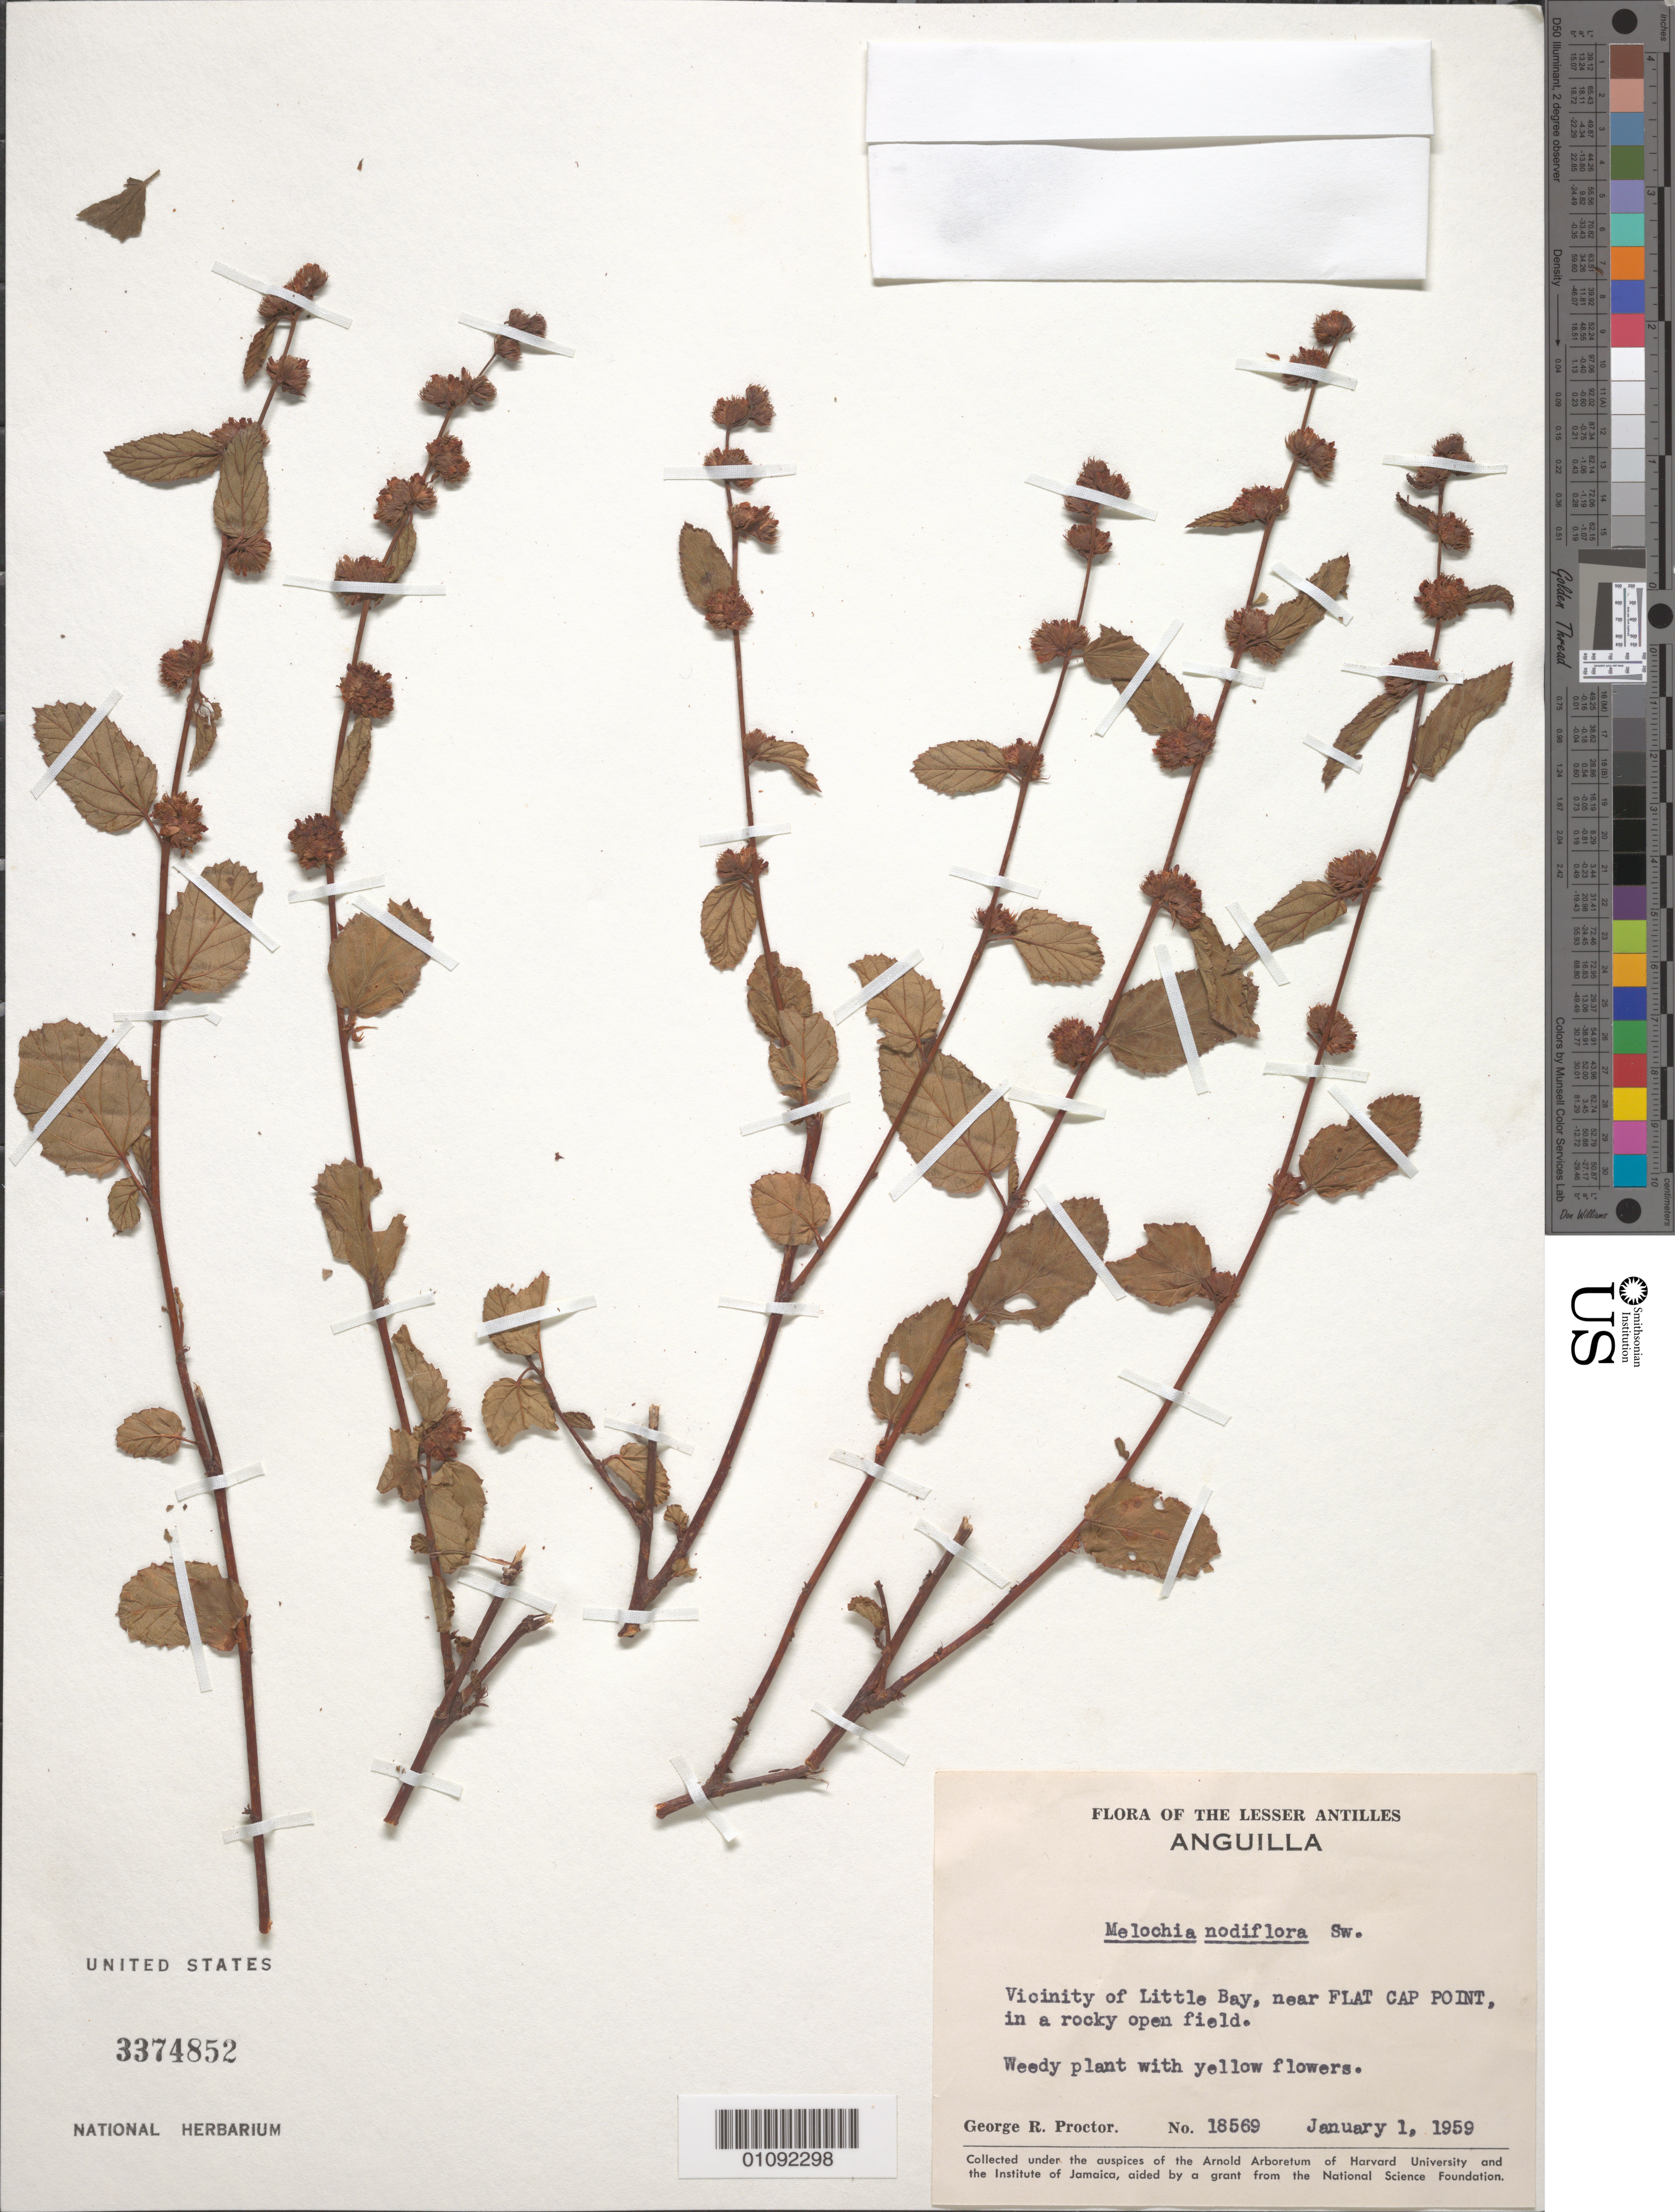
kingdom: Plantae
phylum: Tracheophyta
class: Magnoliopsida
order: Malvales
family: Malvaceae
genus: Melochia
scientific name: Melochia nodiflora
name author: Sw.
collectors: G. R. Proctor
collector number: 18569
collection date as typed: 01 Jan 1959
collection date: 1959-01-01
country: Anguilla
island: Anguilla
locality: Vicinity of Little Bay, near Flat Cap Point, in rocky open field.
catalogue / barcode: US 3374852